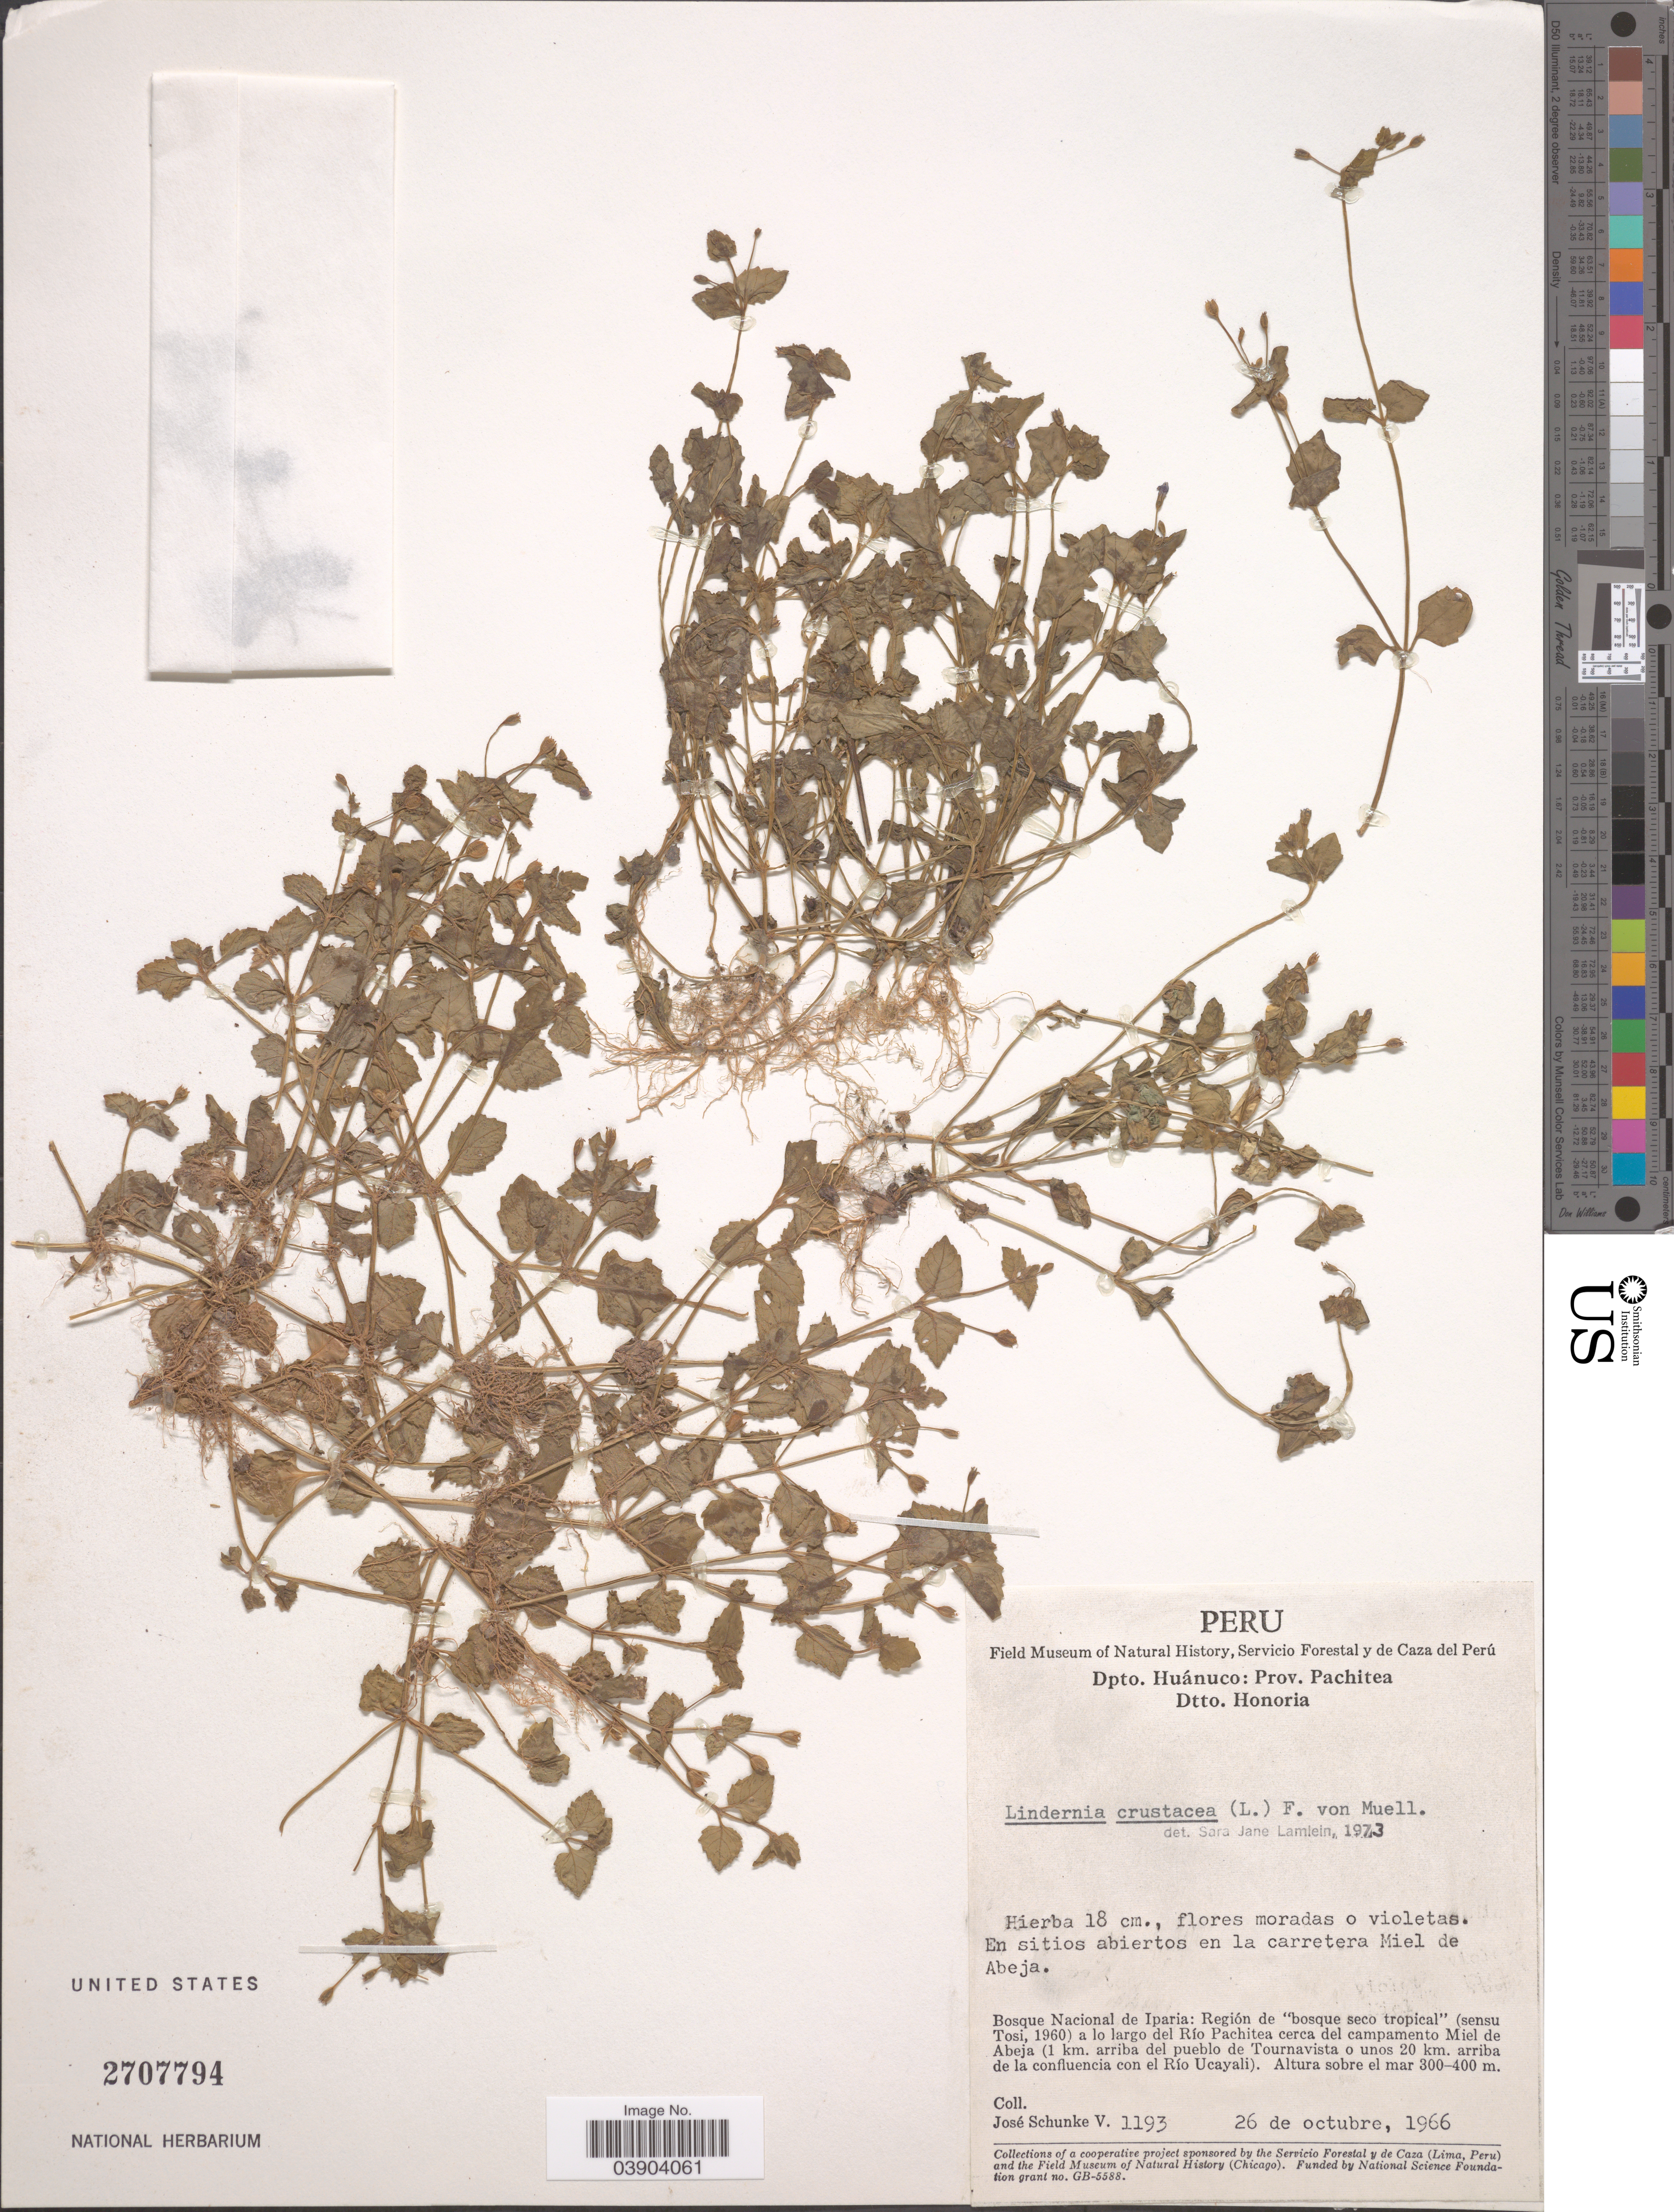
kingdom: Plantae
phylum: Tracheophyta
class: Magnoliopsida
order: Lamiales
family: Linderniaceae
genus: Lindernia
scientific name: Lindernia crustacea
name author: (L.) F. Muell.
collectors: J. Schunke Vigo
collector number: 1193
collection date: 1966-10-26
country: Peru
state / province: Huánuco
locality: Dpto. Huánuco: Prov. Pachitea. Dtto. Honoria. En la carretera Miel de Abeja. Bosque Nacional de Iparia: Región de "bosque seco tropical" (sensu Tosi, 1960) a lo largo del Río Pachitea cerca del campamento Miel de Abeja (1 km. arriba del pueblo de Tournavista o unos 20 km. arriba de la confluencia con el Río Ucayali).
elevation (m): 300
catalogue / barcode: US 2707794